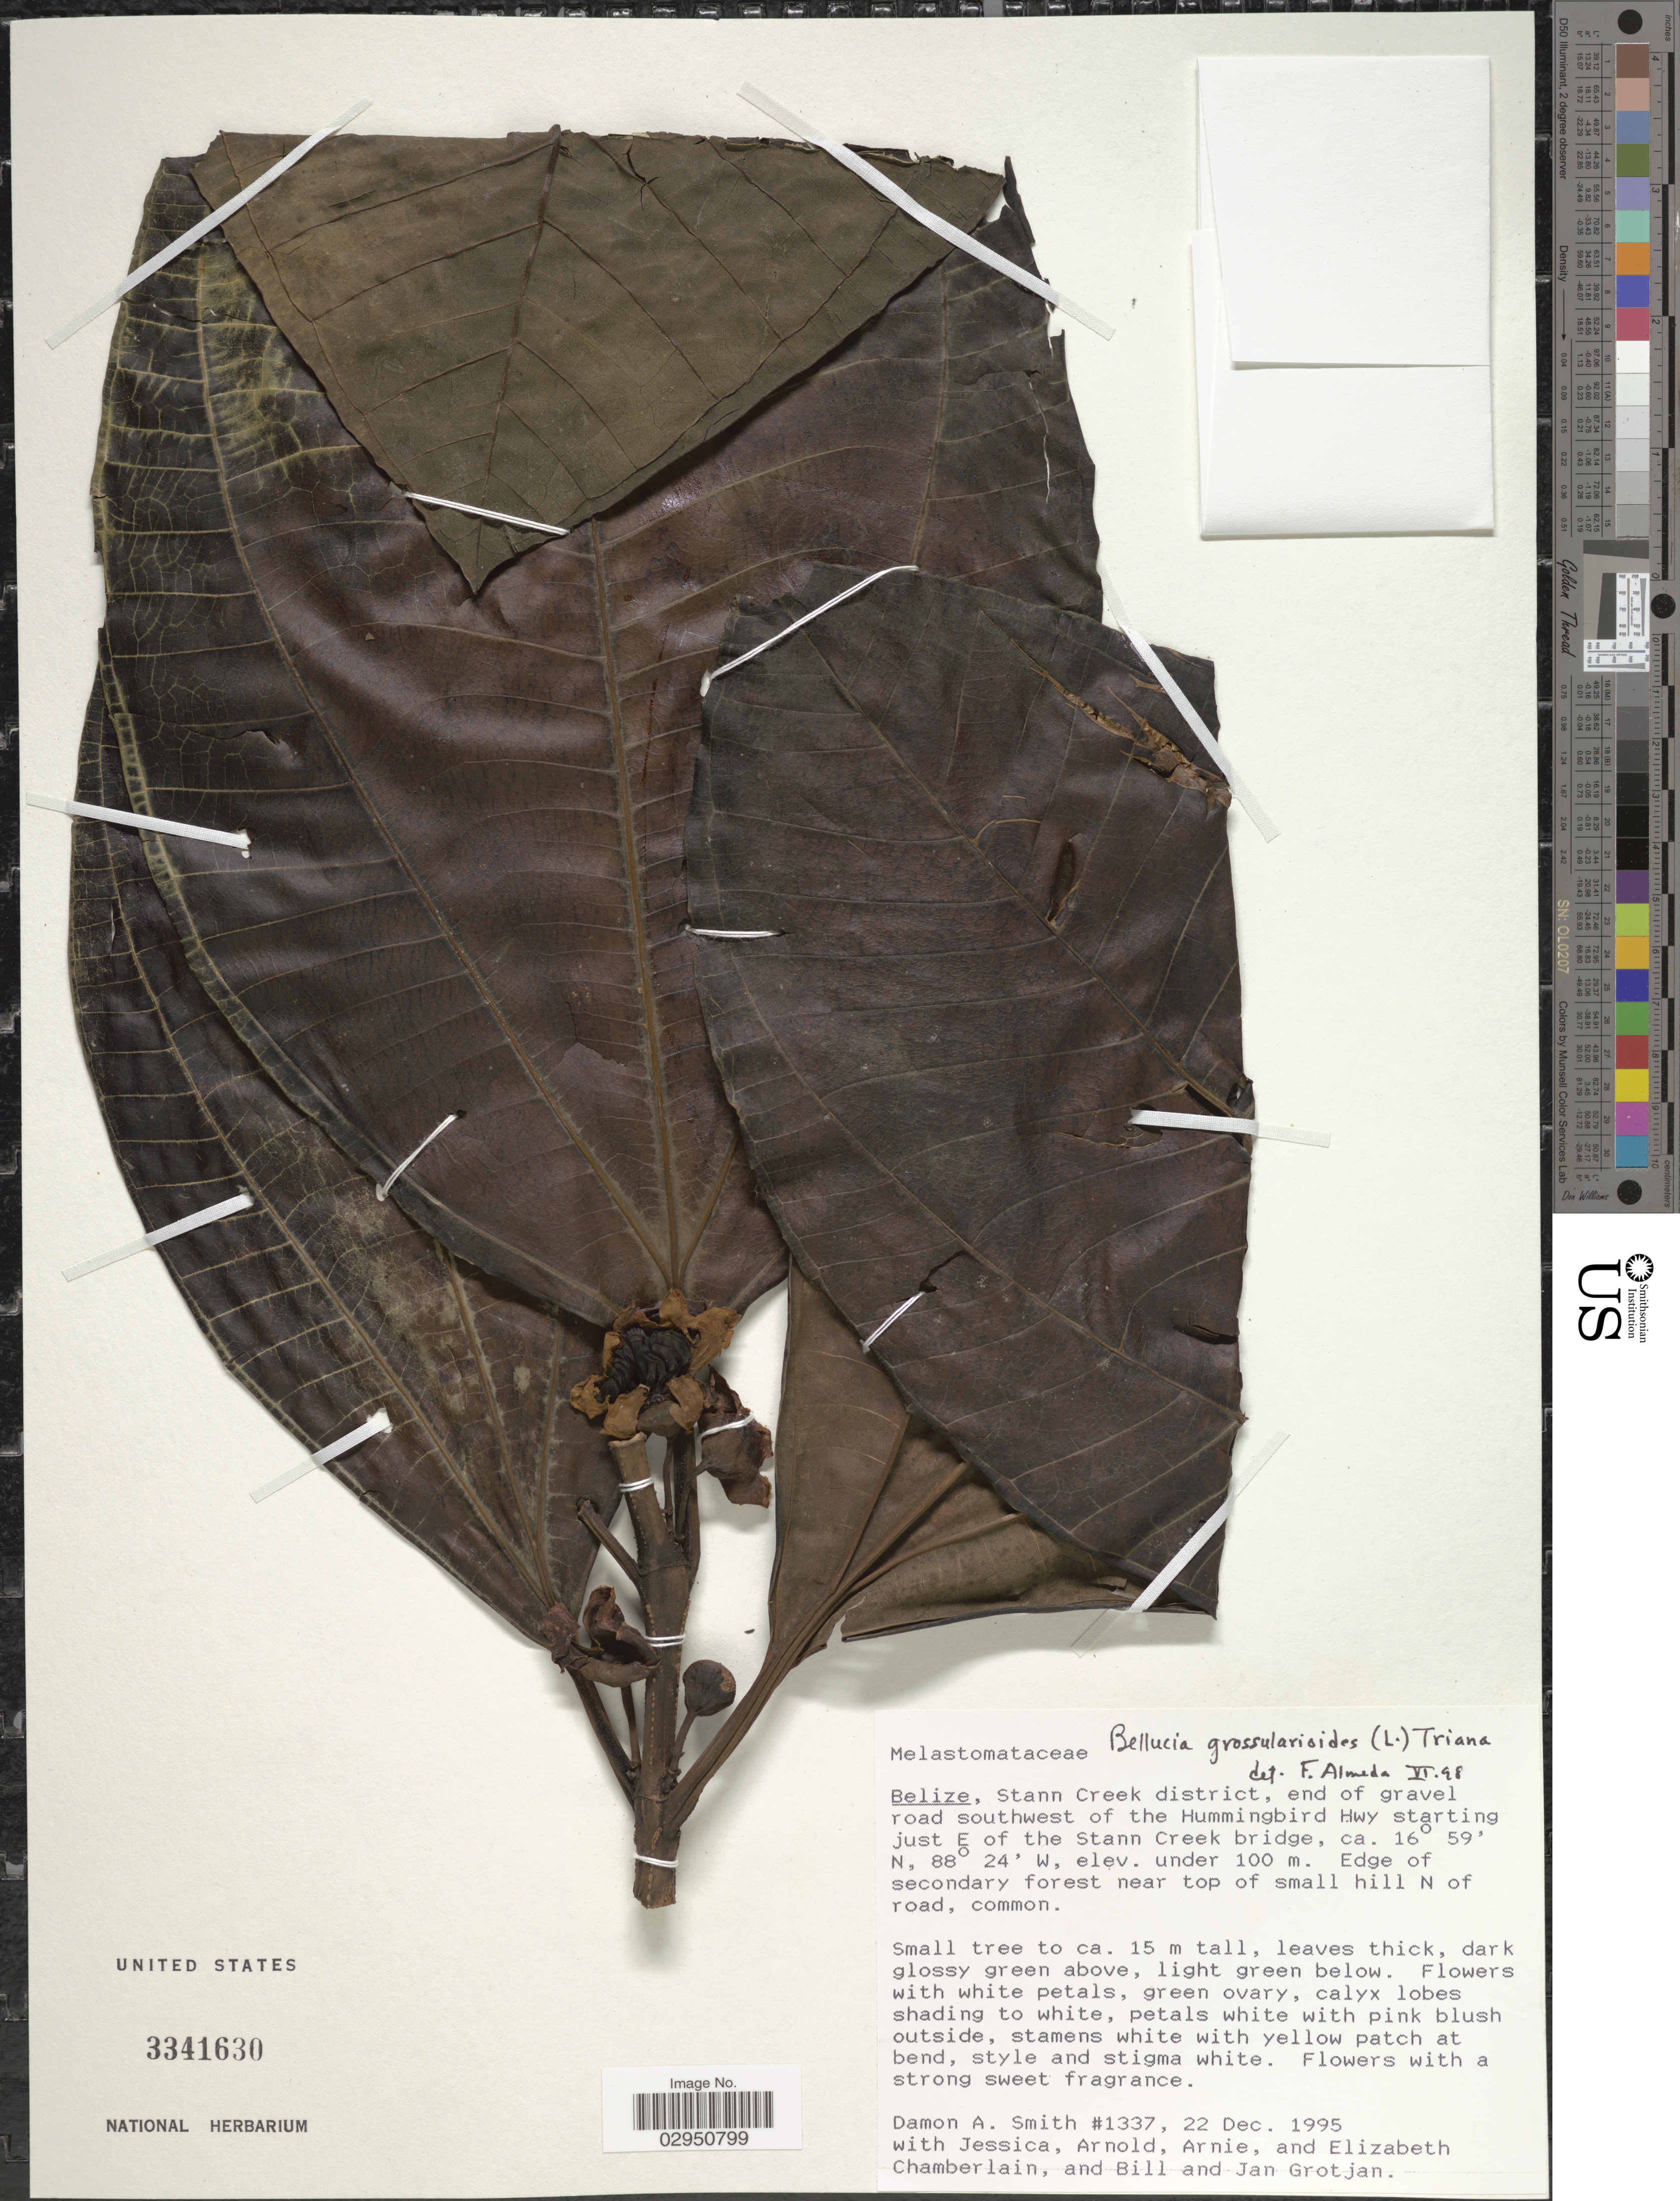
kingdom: Plantae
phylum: Tracheophyta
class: Magnoliopsida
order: Myrtales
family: Melastomataceae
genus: Bellucia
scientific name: Bellucia grossularioides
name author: (L.) Triana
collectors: D. A. Smith, J. Chamberlain, A. Chamberlain, A. Chamberlain & et al.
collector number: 1337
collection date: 1995-12-22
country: Belize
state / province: Stann Creek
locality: Stann Creek district, end of gravel road southwest of the Hummingbird Hwy starting just E of the Stann Creek bridge. Near top of small hill N of road.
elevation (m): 100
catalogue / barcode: US 3341630